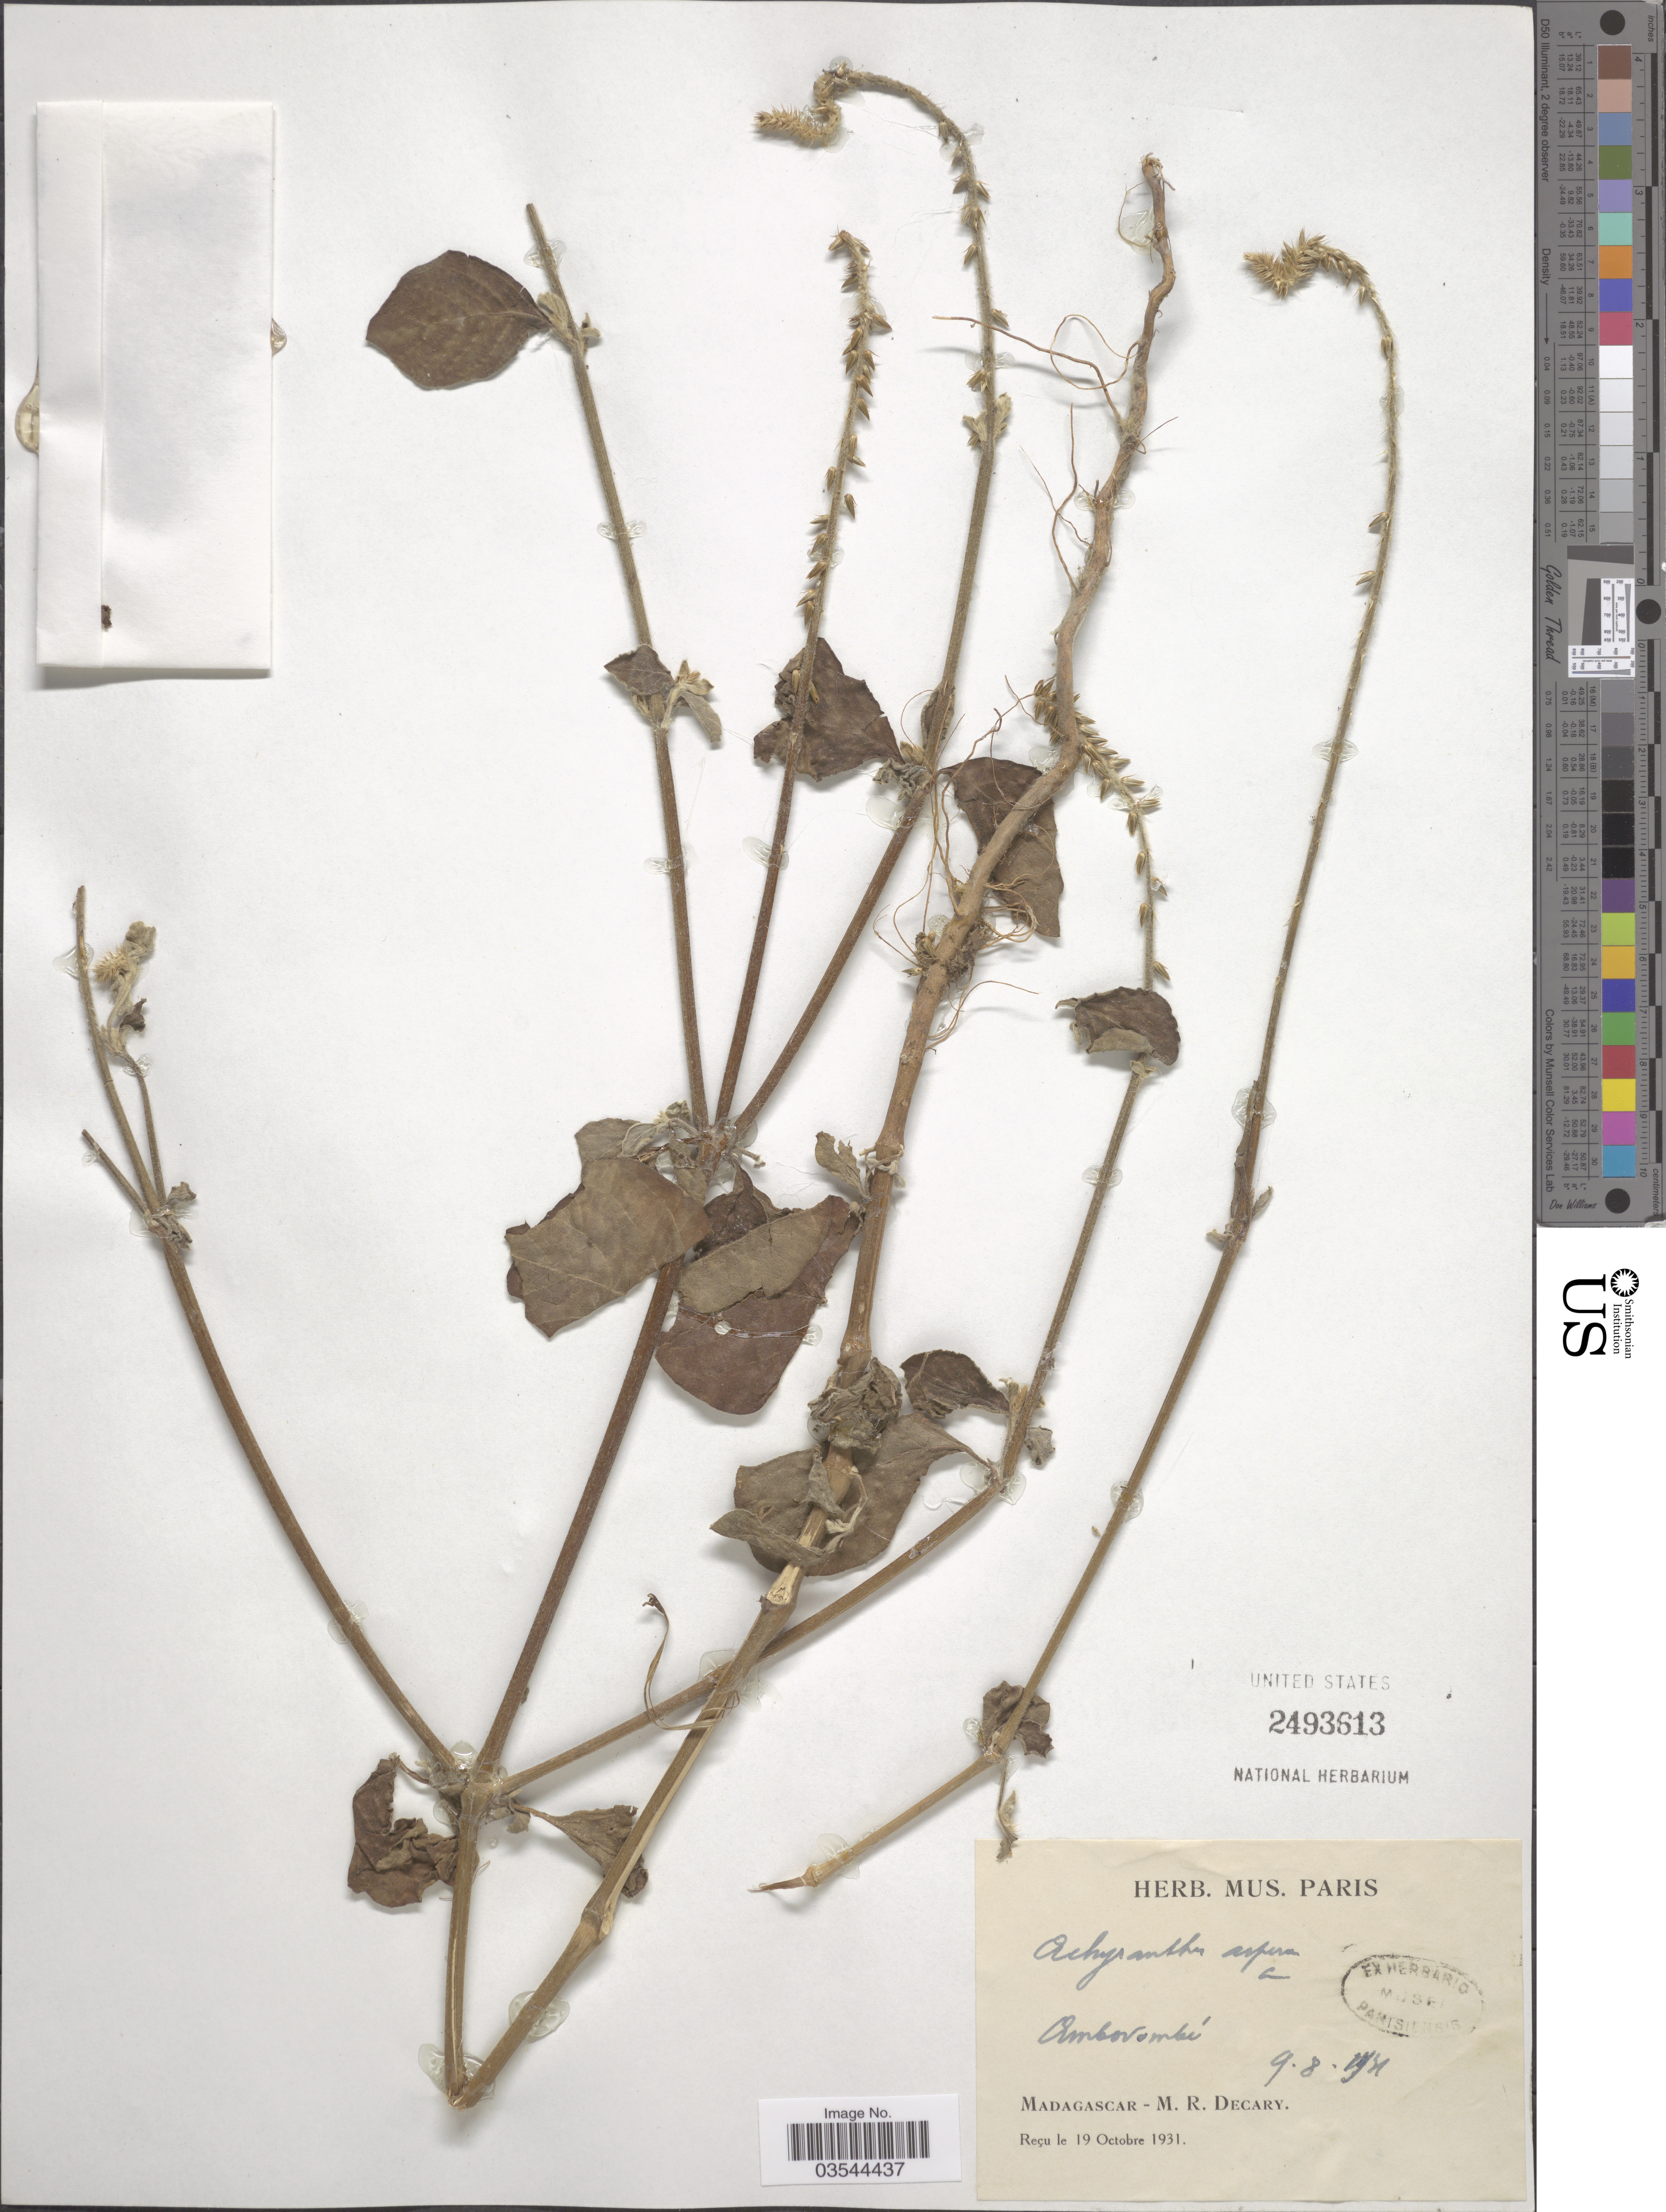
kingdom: Plantae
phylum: Tracheophyta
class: Magnoliopsida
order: Caryophyllales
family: Amaranthaceae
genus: Achyranthes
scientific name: Achyranthes aspera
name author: L.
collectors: R. Decary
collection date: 1931-08-09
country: Madagascar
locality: Ambovombé.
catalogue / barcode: US 2493613